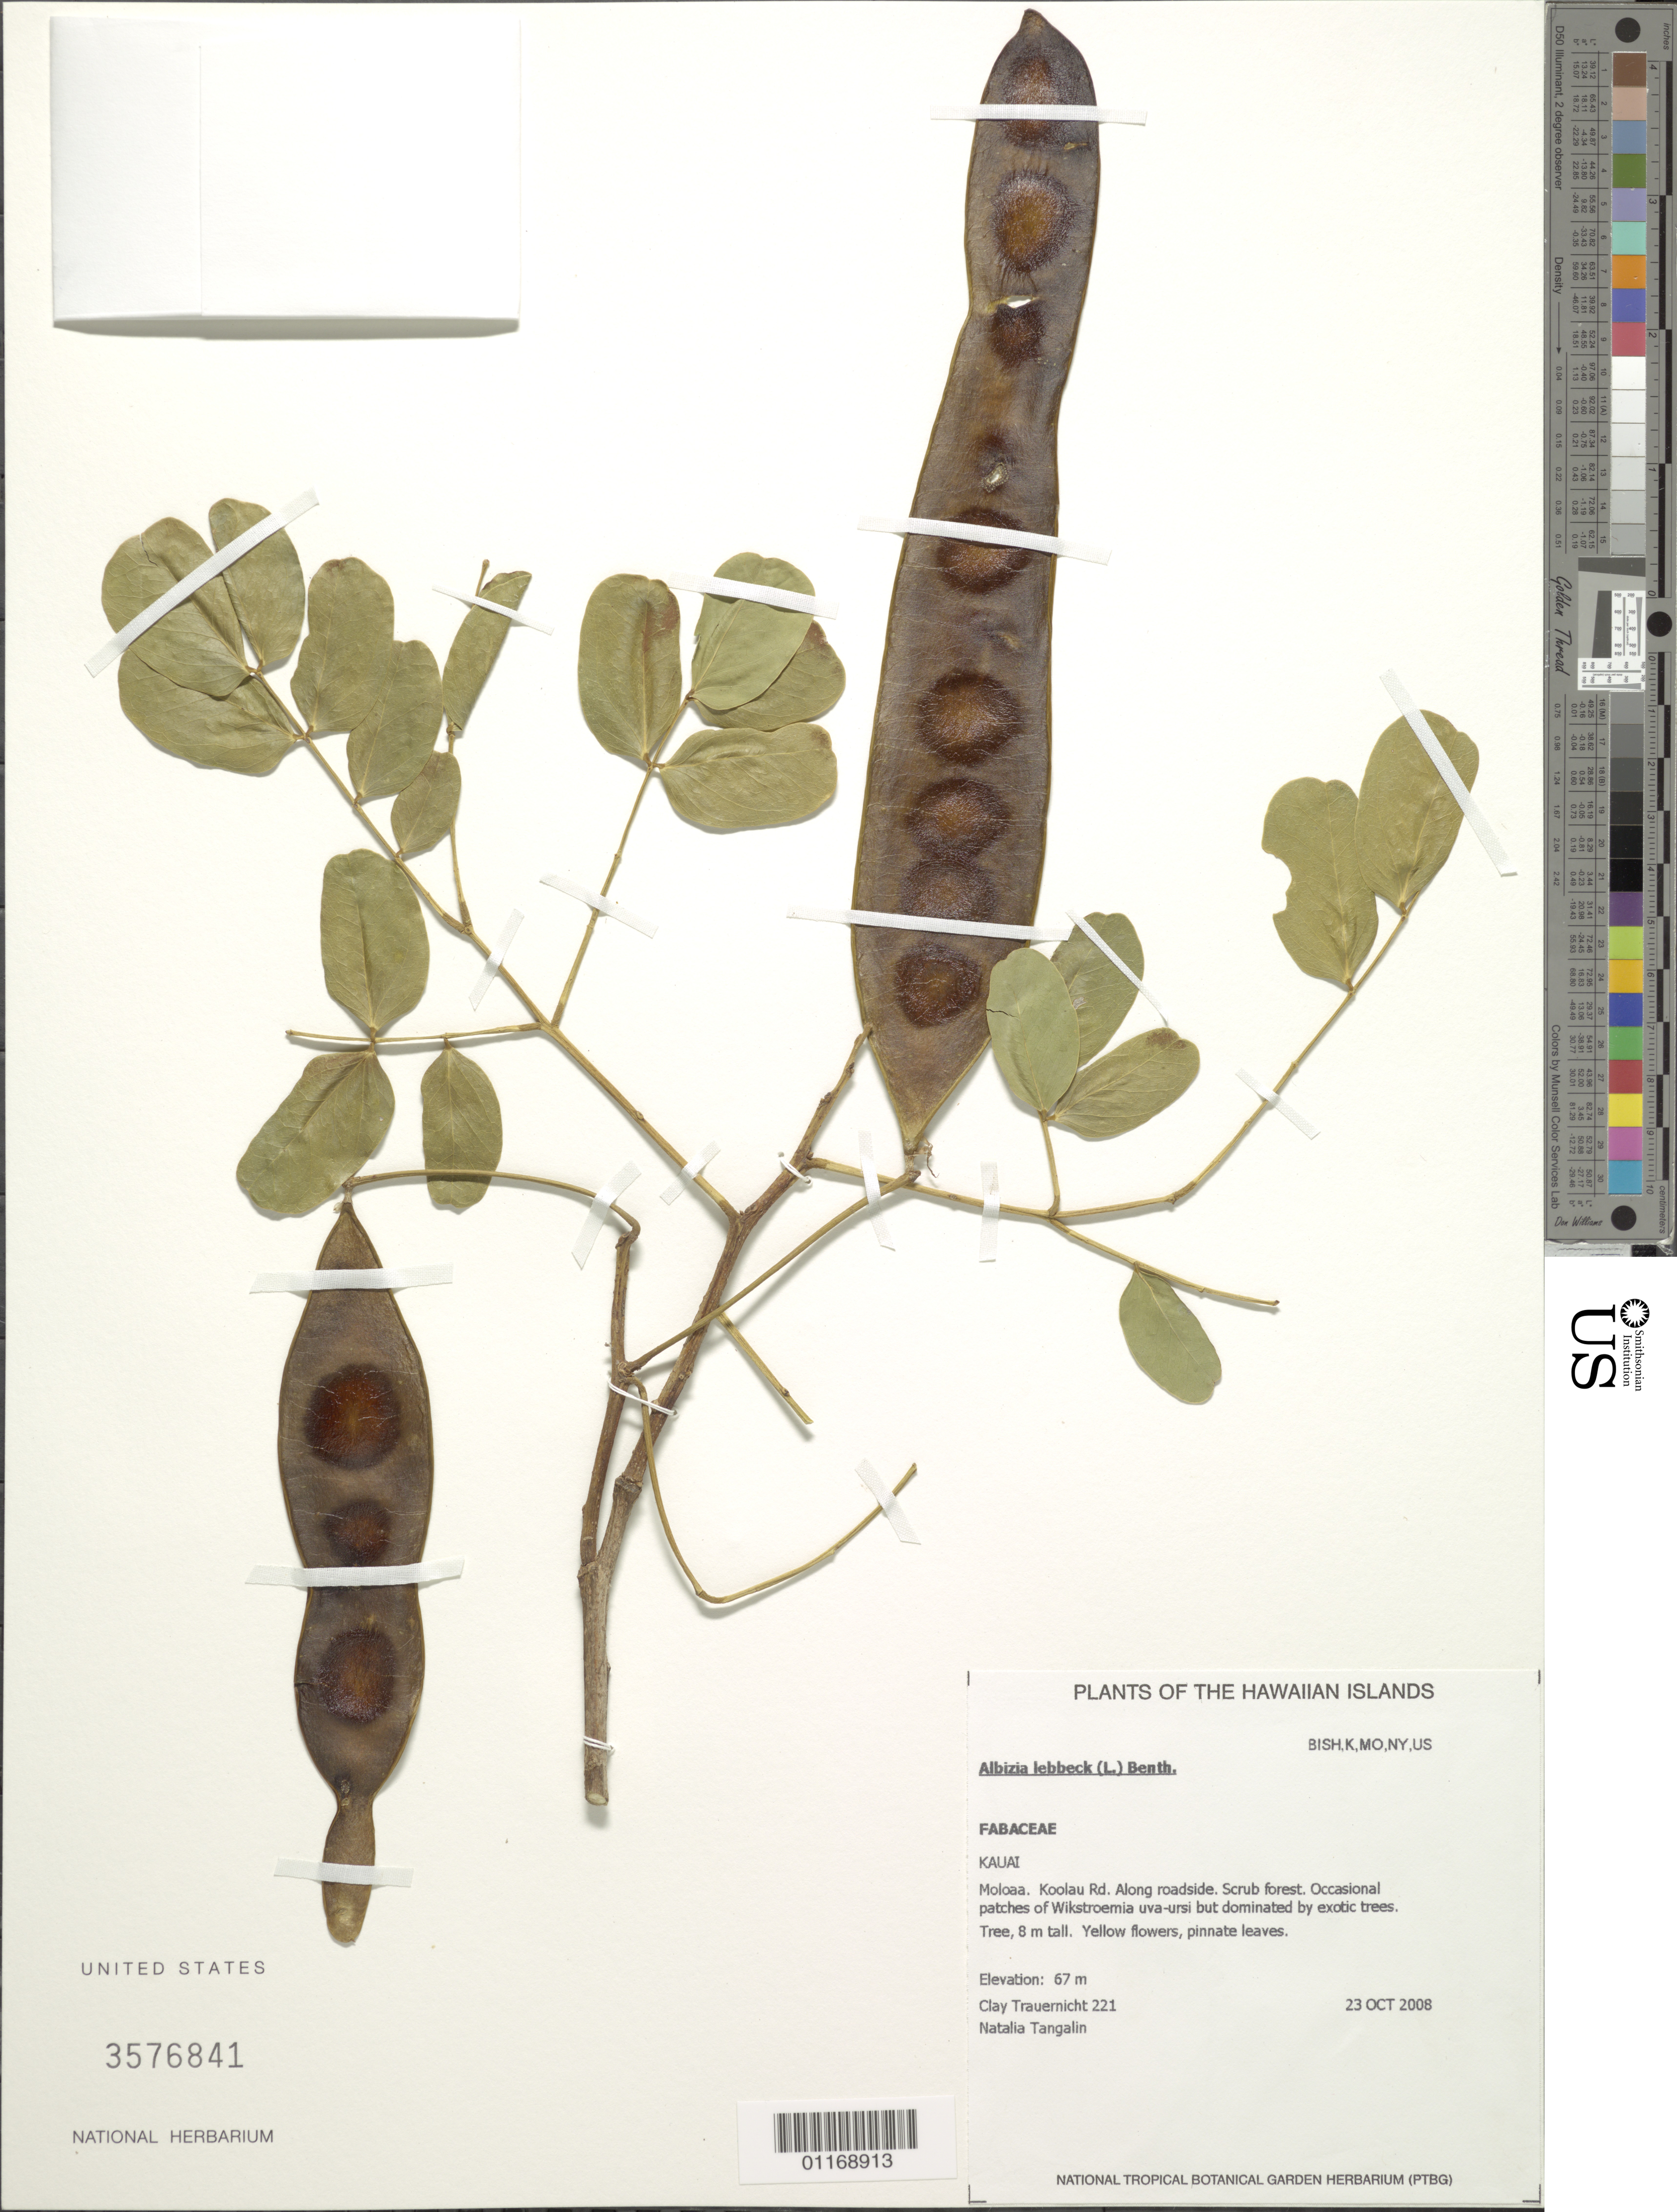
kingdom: Plantae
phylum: Tracheophyta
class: Magnoliopsida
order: Fabales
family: Fabaceae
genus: Albizia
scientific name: Albizia lebbeck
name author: (L.) Benth.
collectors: C. Trauernicht & N. Tangalin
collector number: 221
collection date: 2008-10-23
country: United States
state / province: Hawaii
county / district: Kauai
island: Kaua'i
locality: Moloaa. Koolau Rd.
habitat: Along roadside. Scrub forest. Dominated by exotic trees.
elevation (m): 67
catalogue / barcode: US 3576841